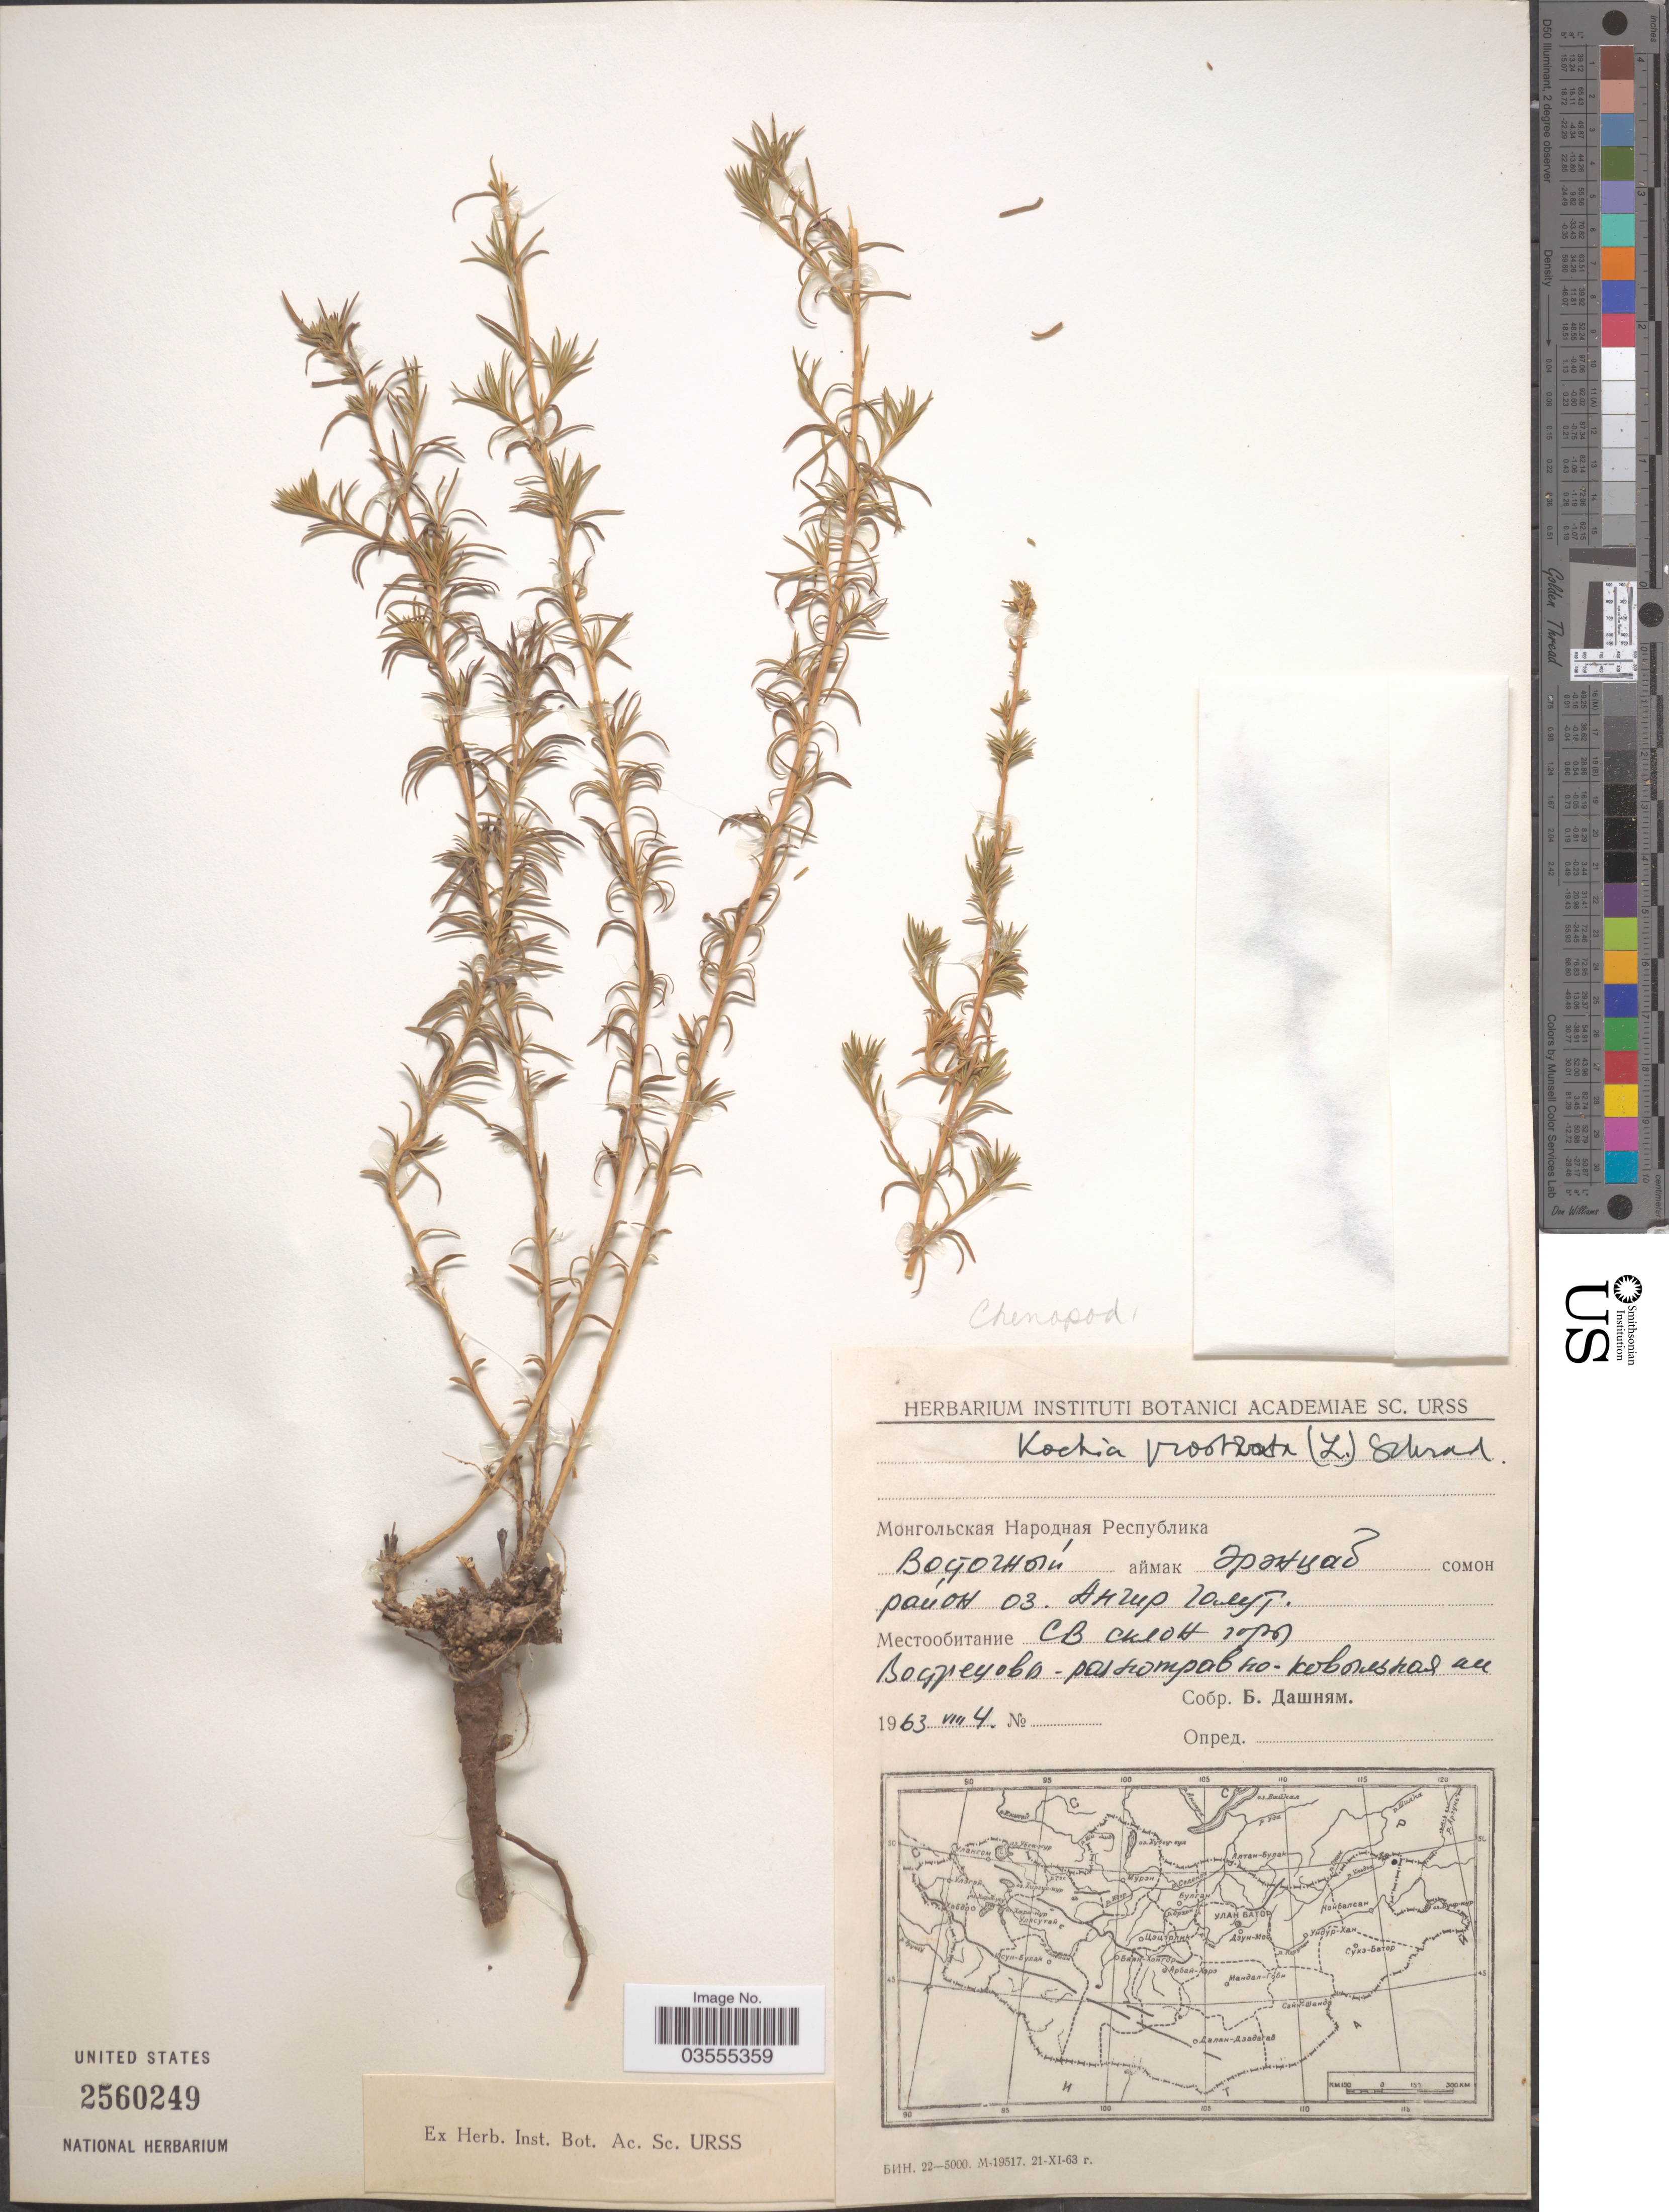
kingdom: Plantae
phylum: Tracheophyta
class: Magnoliopsida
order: Caryophyllales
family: Amaranthaceae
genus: Bassia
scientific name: Bassia prostrata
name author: (L.) Beck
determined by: U.S. National Herbarium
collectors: B. Dashnyam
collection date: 1963-08-04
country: Mongolia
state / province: Dornod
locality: Ereencav, Precise Loc: Lake Angir-Galut area.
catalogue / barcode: US 2560249